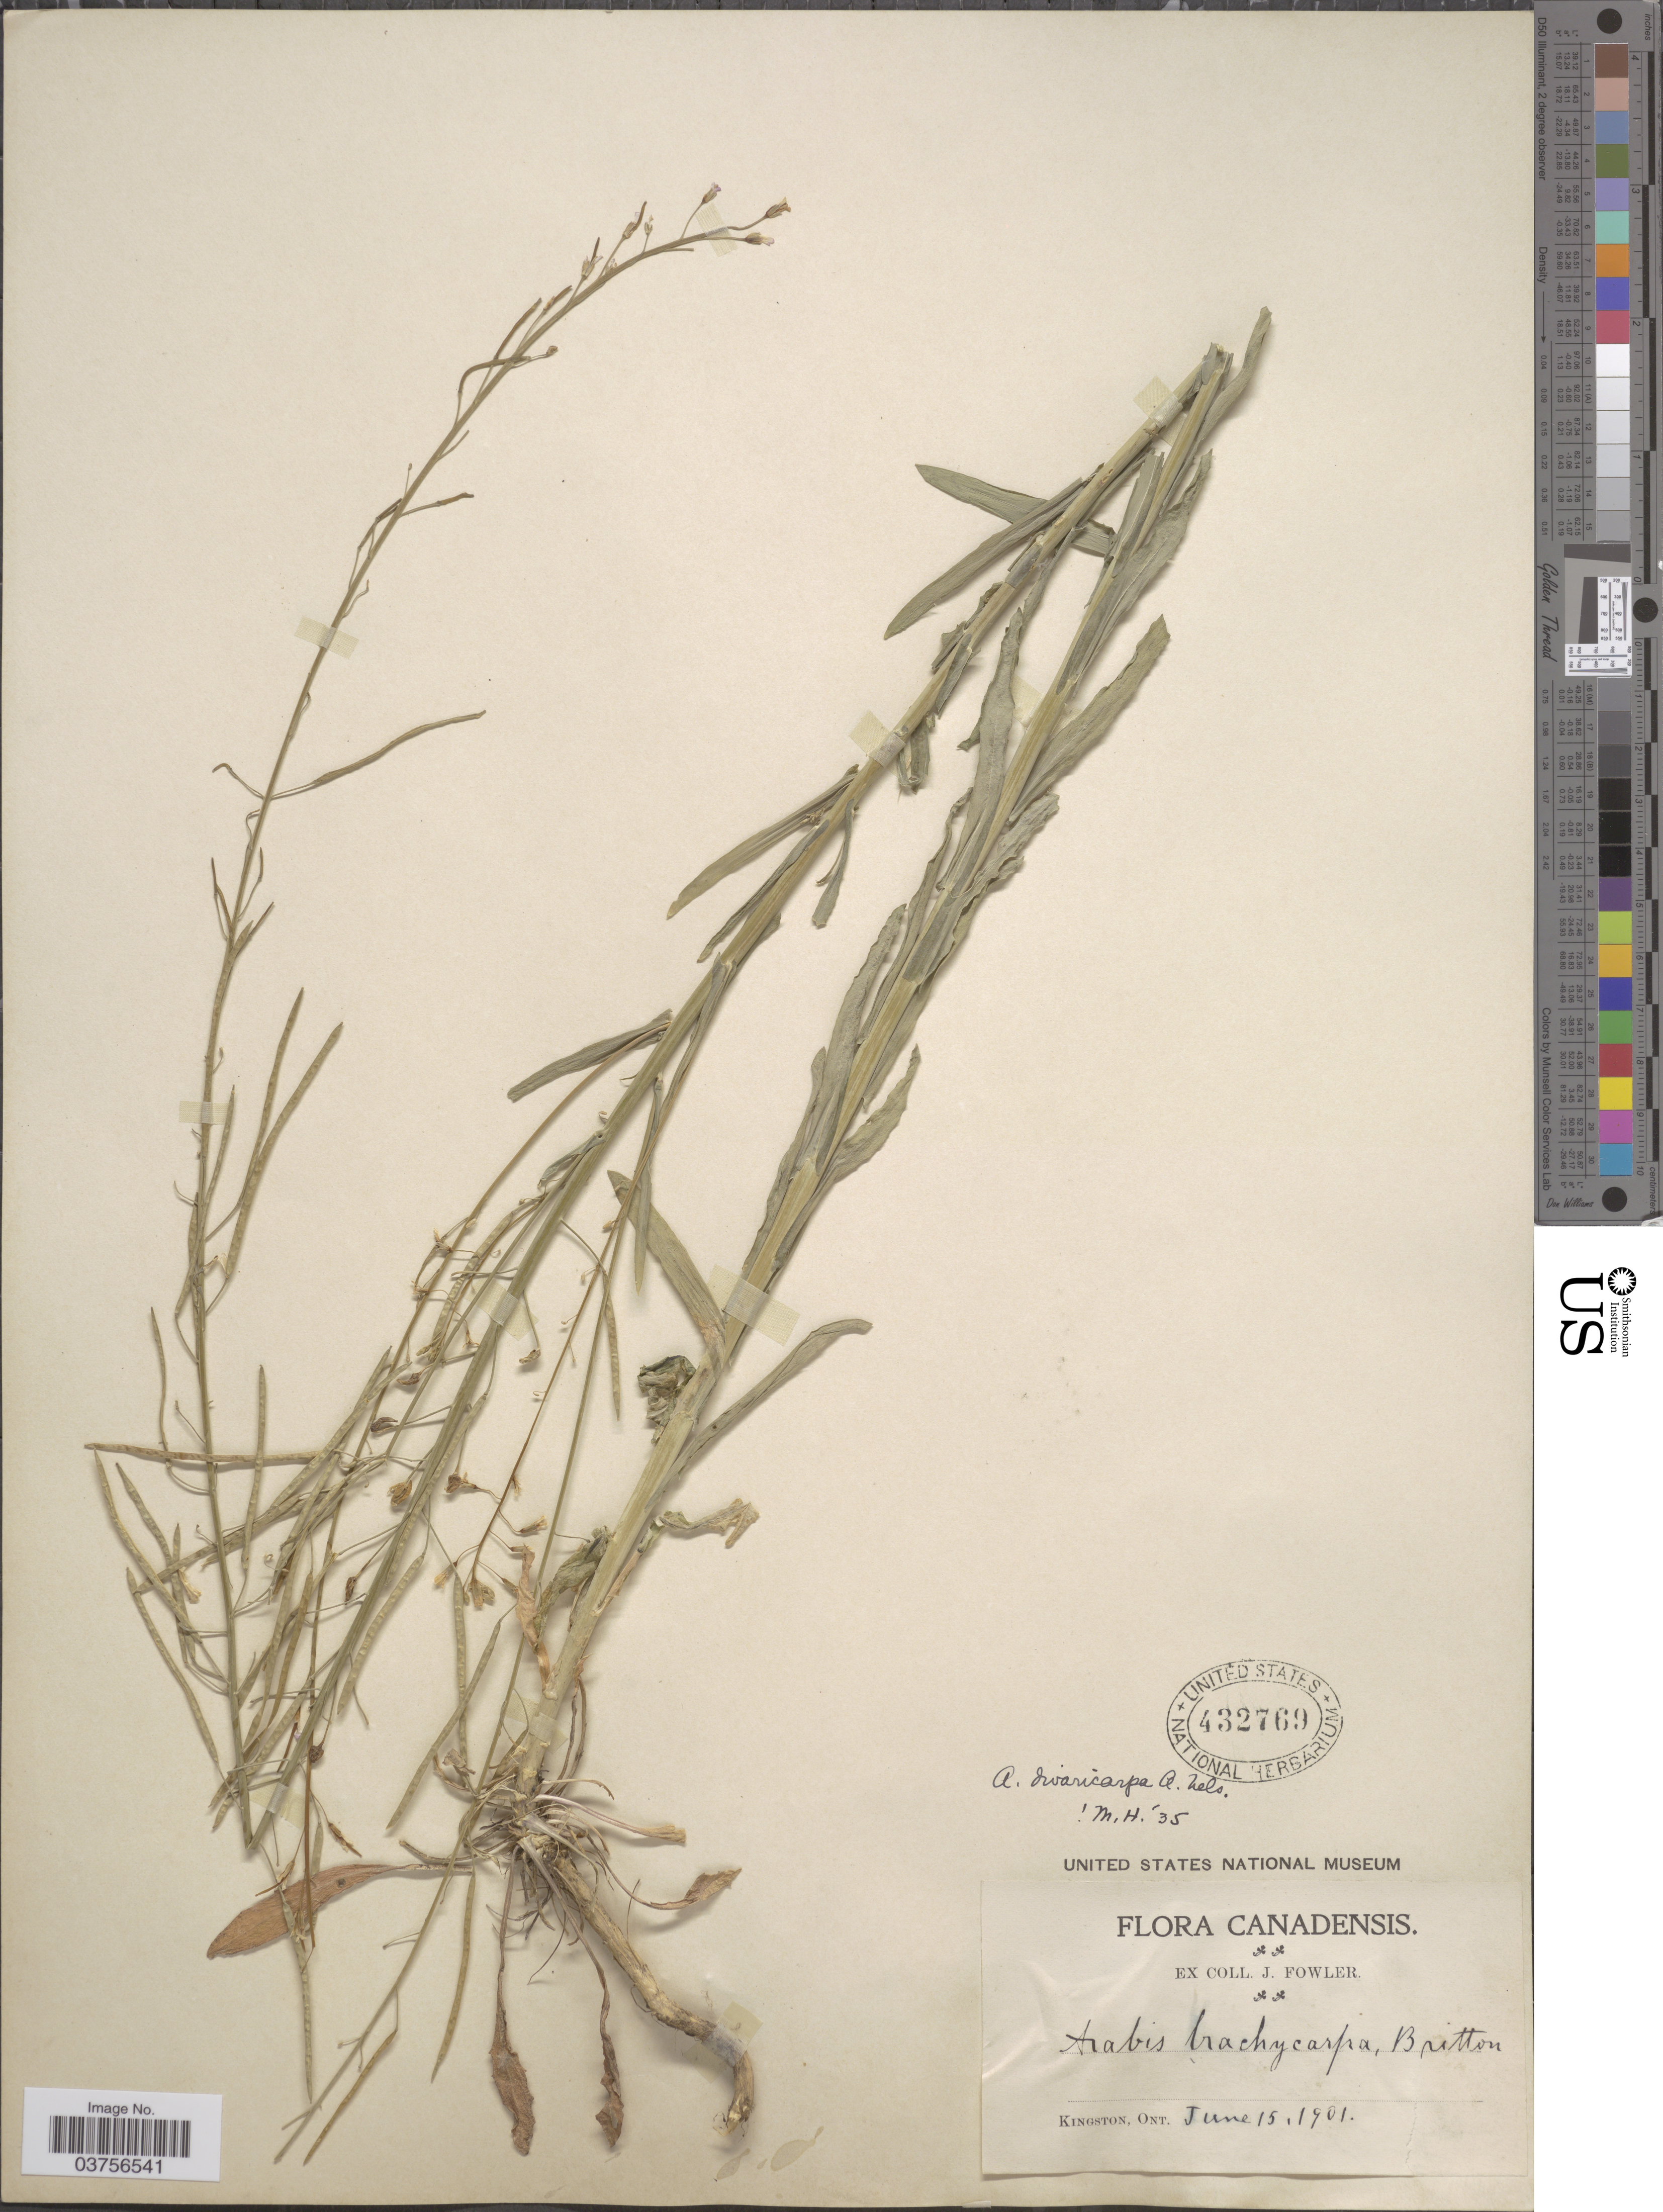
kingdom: Plantae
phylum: Tracheophyta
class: Magnoliopsida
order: Brassicales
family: Brassicaceae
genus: Arabis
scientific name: Arabis divaricarpa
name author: A. Nelson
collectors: J. Fowler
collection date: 1901-06-15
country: Canada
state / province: Ontario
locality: Kingston.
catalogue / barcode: US 432769